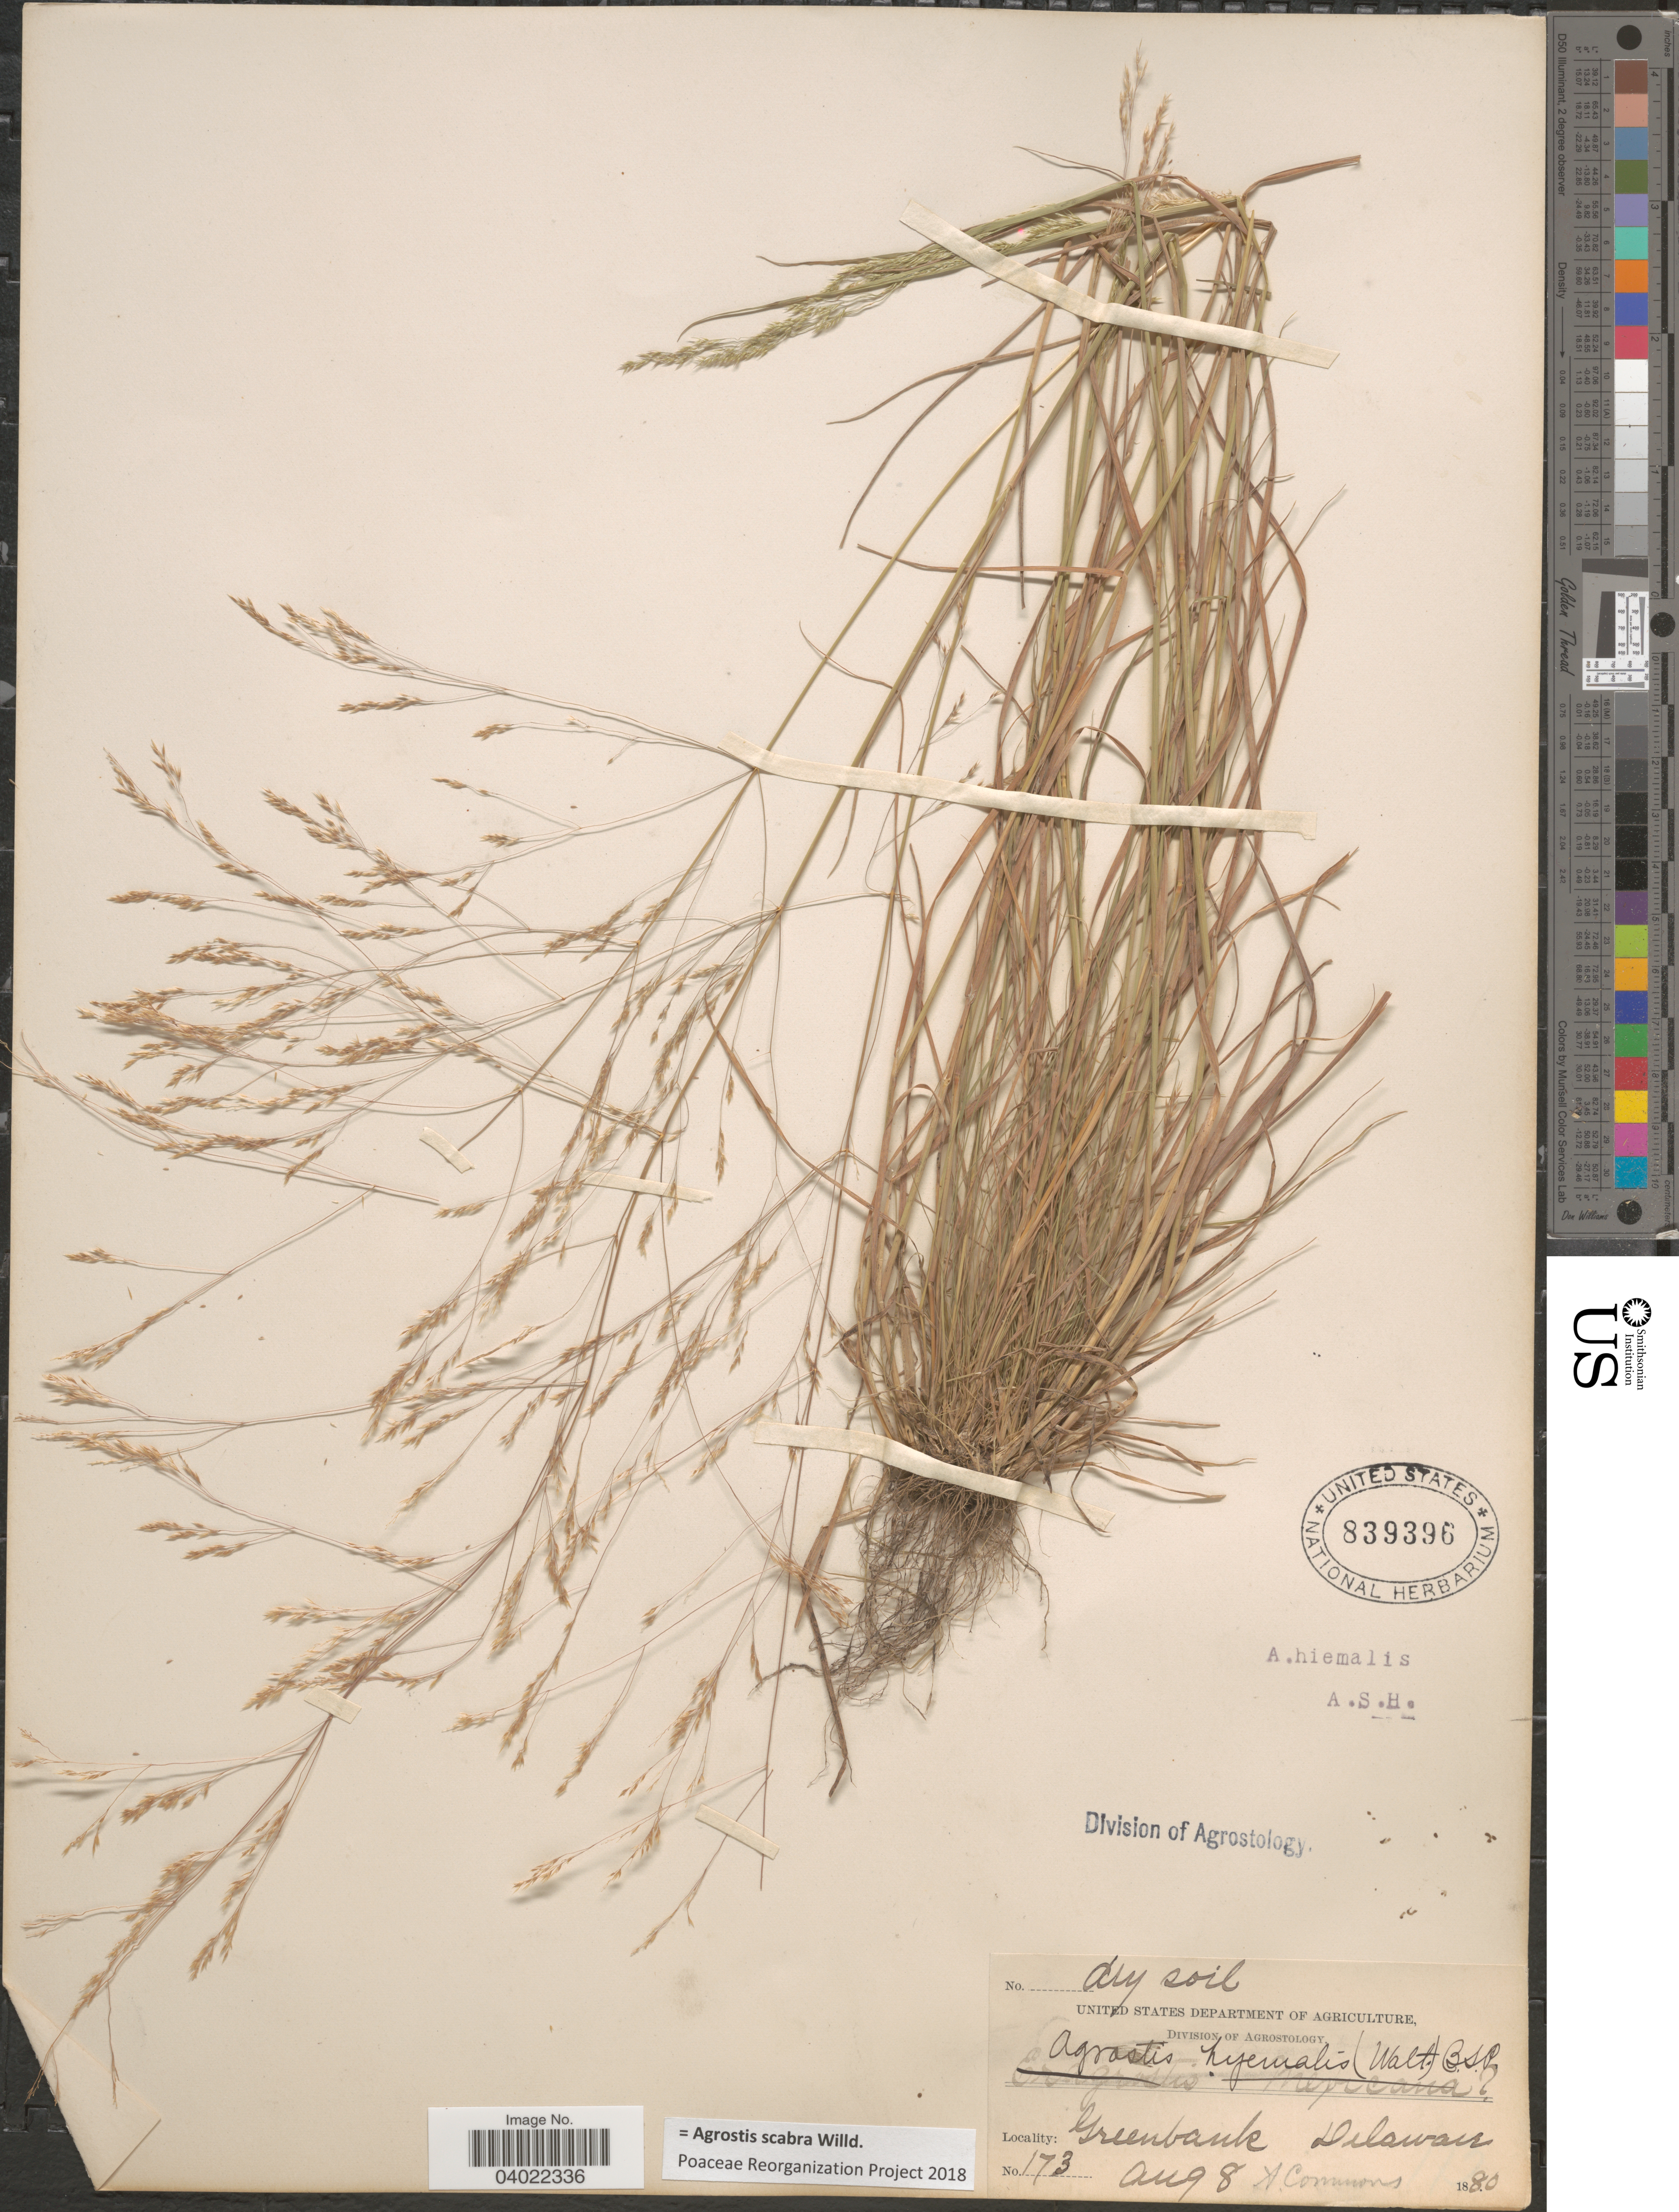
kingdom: Plantae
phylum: Tracheophyta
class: Liliopsida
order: Poales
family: Poaceae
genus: Agrostis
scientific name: Agrostis scabra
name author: Willd.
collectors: A. Commons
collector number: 173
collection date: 1880-08-08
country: United States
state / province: Delaware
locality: Greenbank.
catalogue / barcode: US 839396